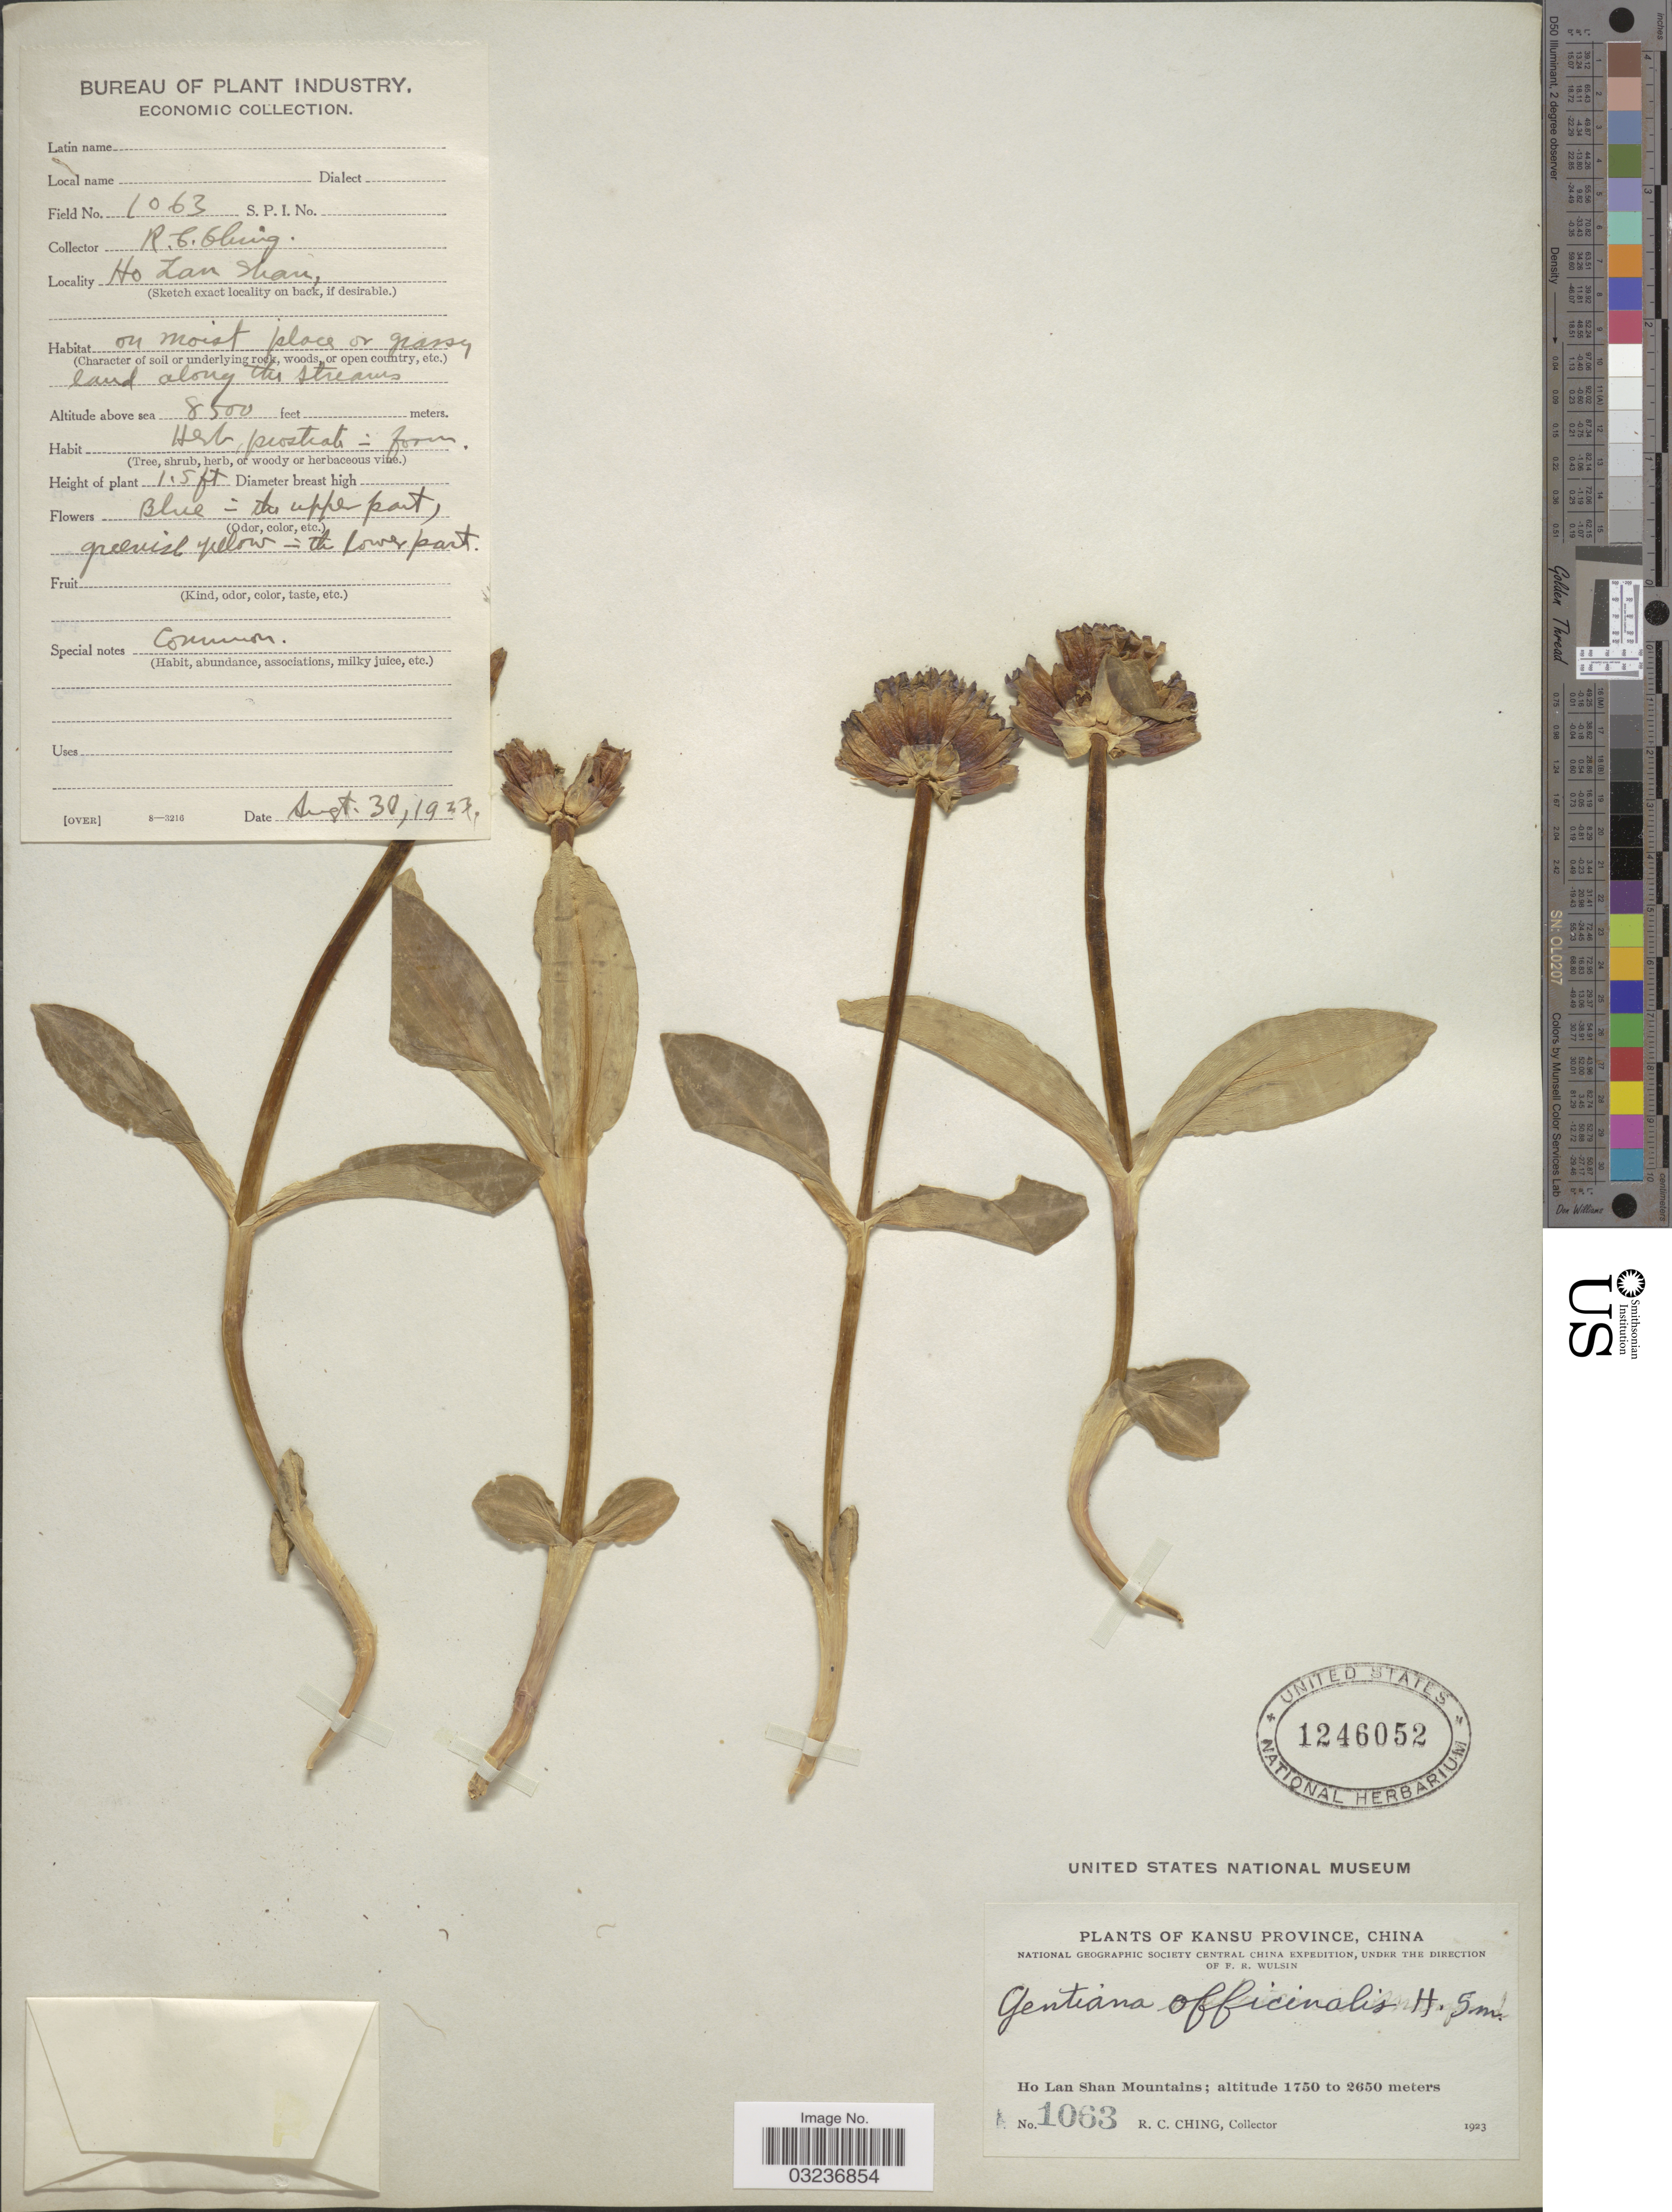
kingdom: Plantae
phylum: Tracheophyta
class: Magnoliopsida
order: Gentianales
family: Gentianaceae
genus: Gentiana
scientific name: Gentiana officinalis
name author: Harry Sm.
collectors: R. C. Ching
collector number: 1063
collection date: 1923-08-30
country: China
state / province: Gansu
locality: Kansu Province, China, Ho Lan Shan Mountains.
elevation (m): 2591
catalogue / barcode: US 1246052